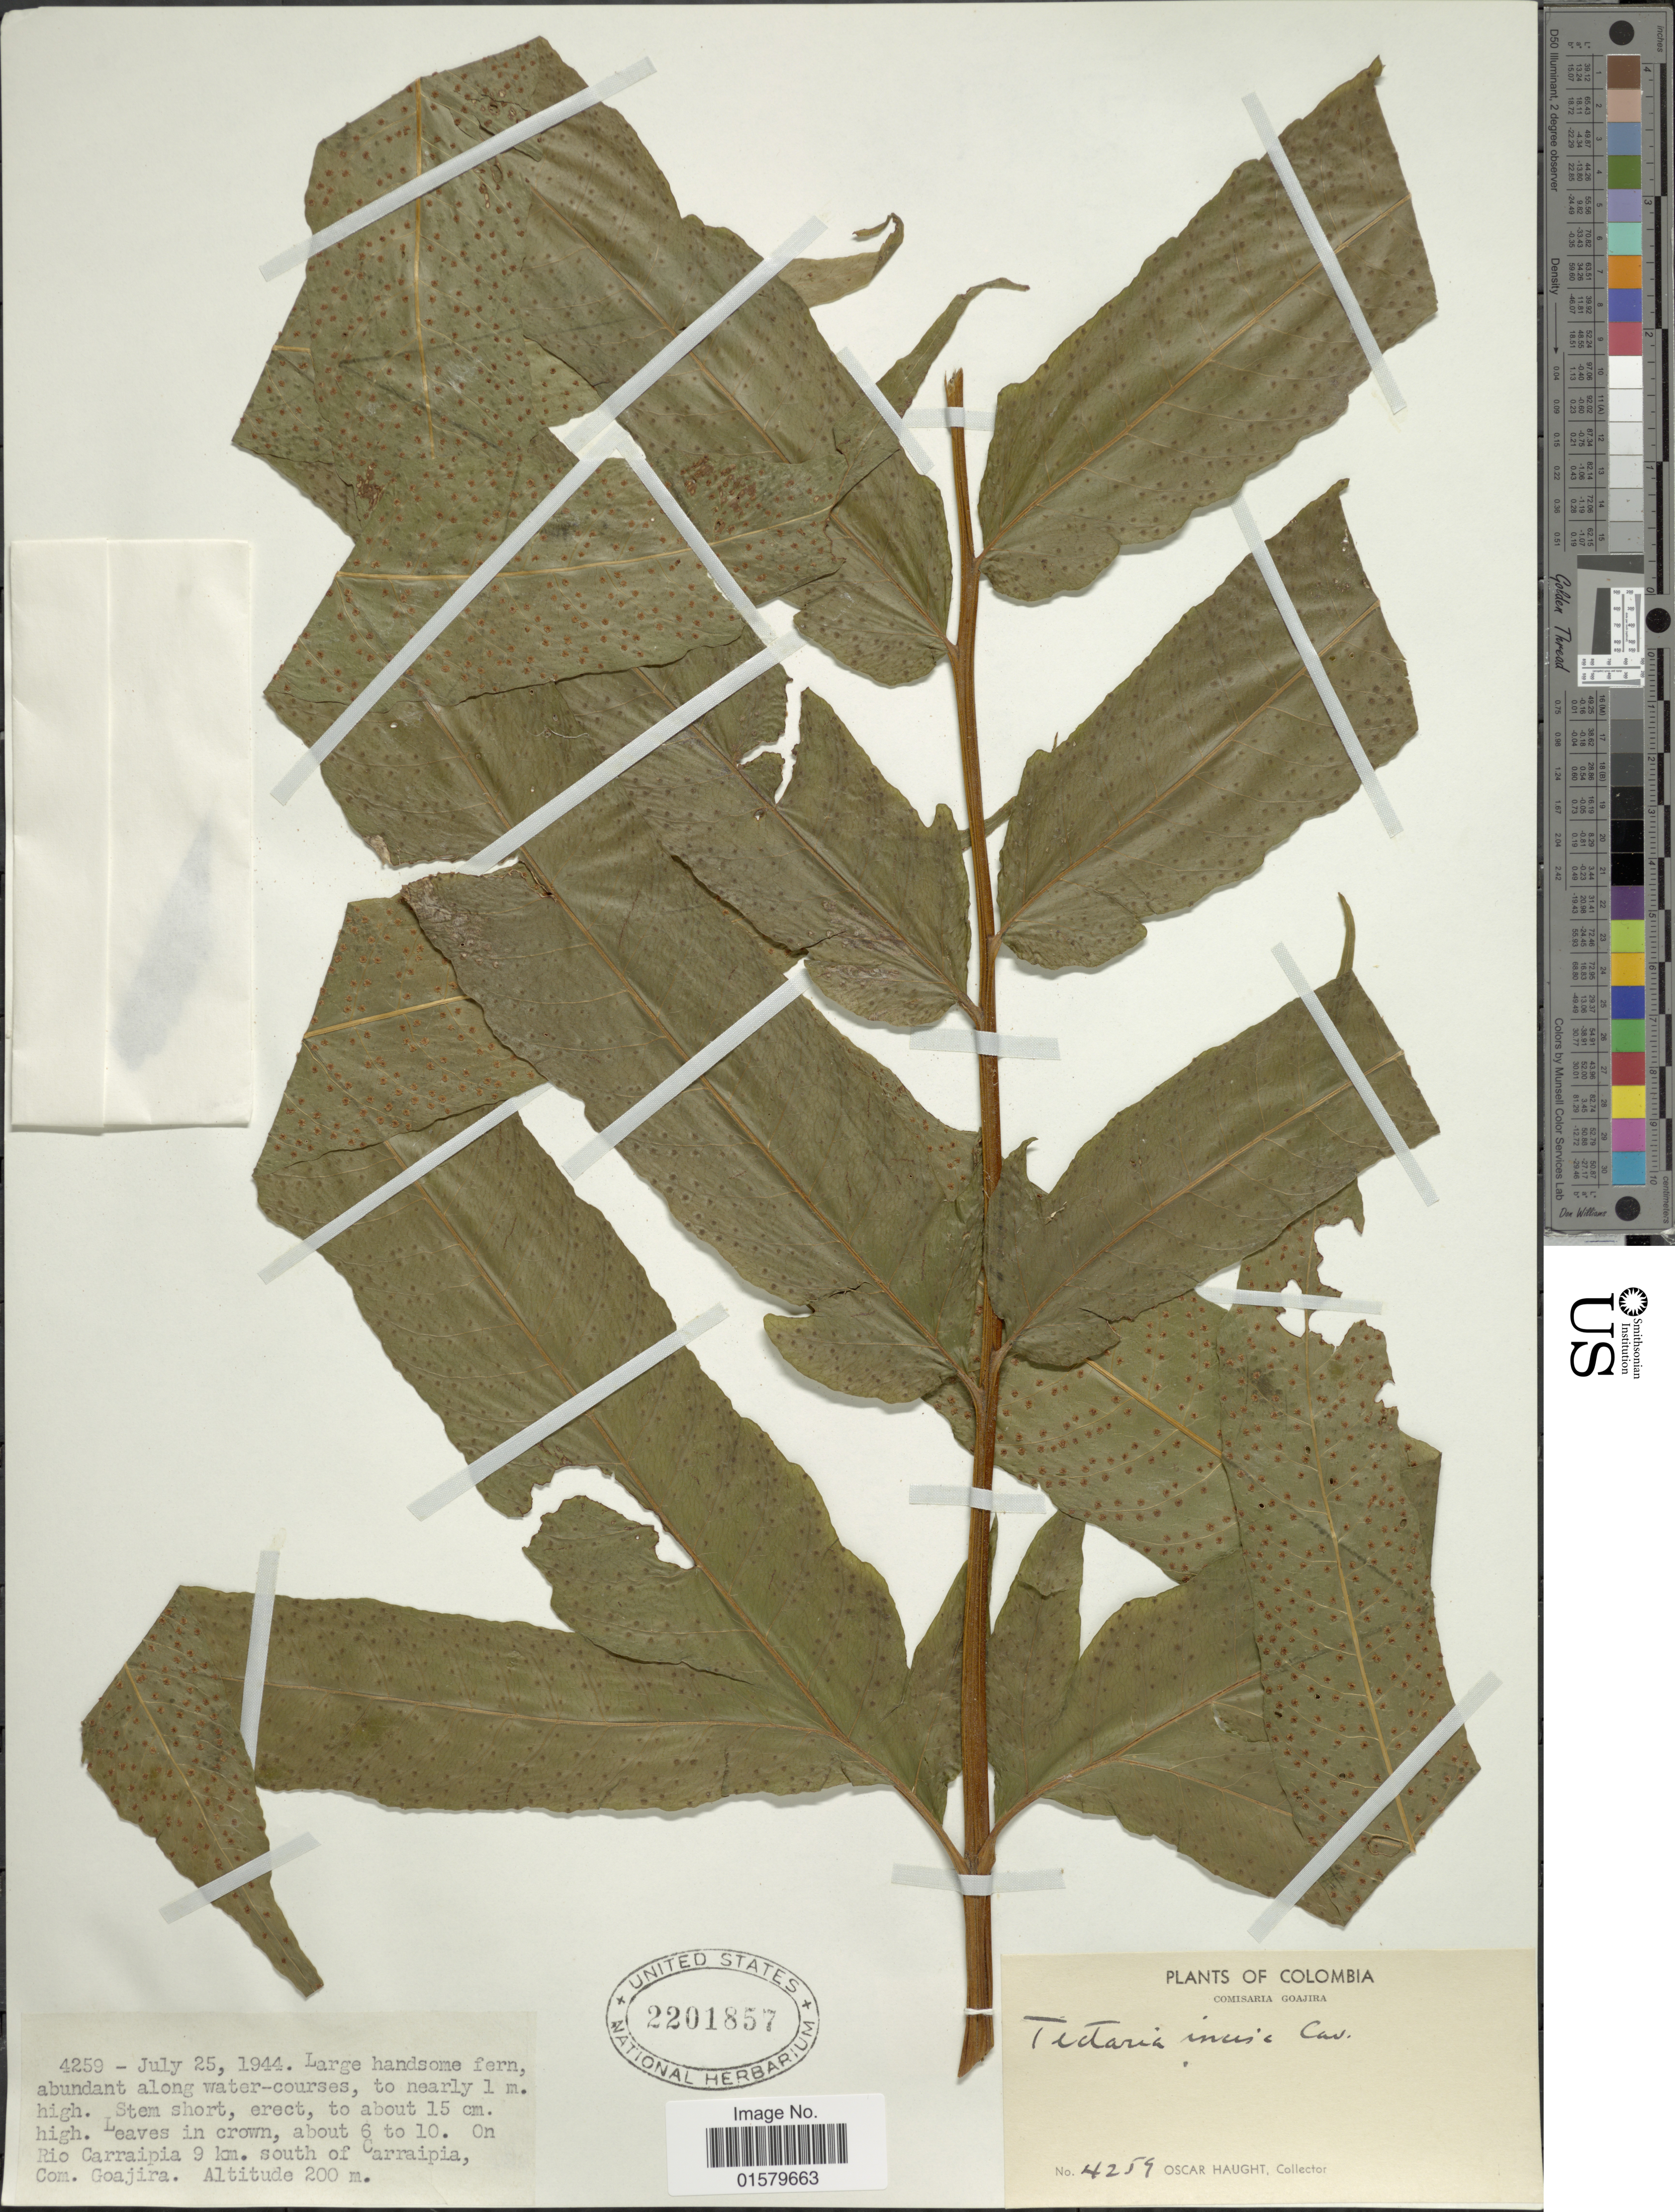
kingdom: Plantae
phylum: Tracheophyta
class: Polypodiopsida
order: Polypodiales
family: Tectariaceae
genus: Tectaria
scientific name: Tectaria incisa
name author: Cav.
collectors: O. L. Haught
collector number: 4259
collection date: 1944-07-25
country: Colombia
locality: On Rio Carraipia 9 km. south of Carraipia, Com. Goajira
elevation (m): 200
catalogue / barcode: US 2201857